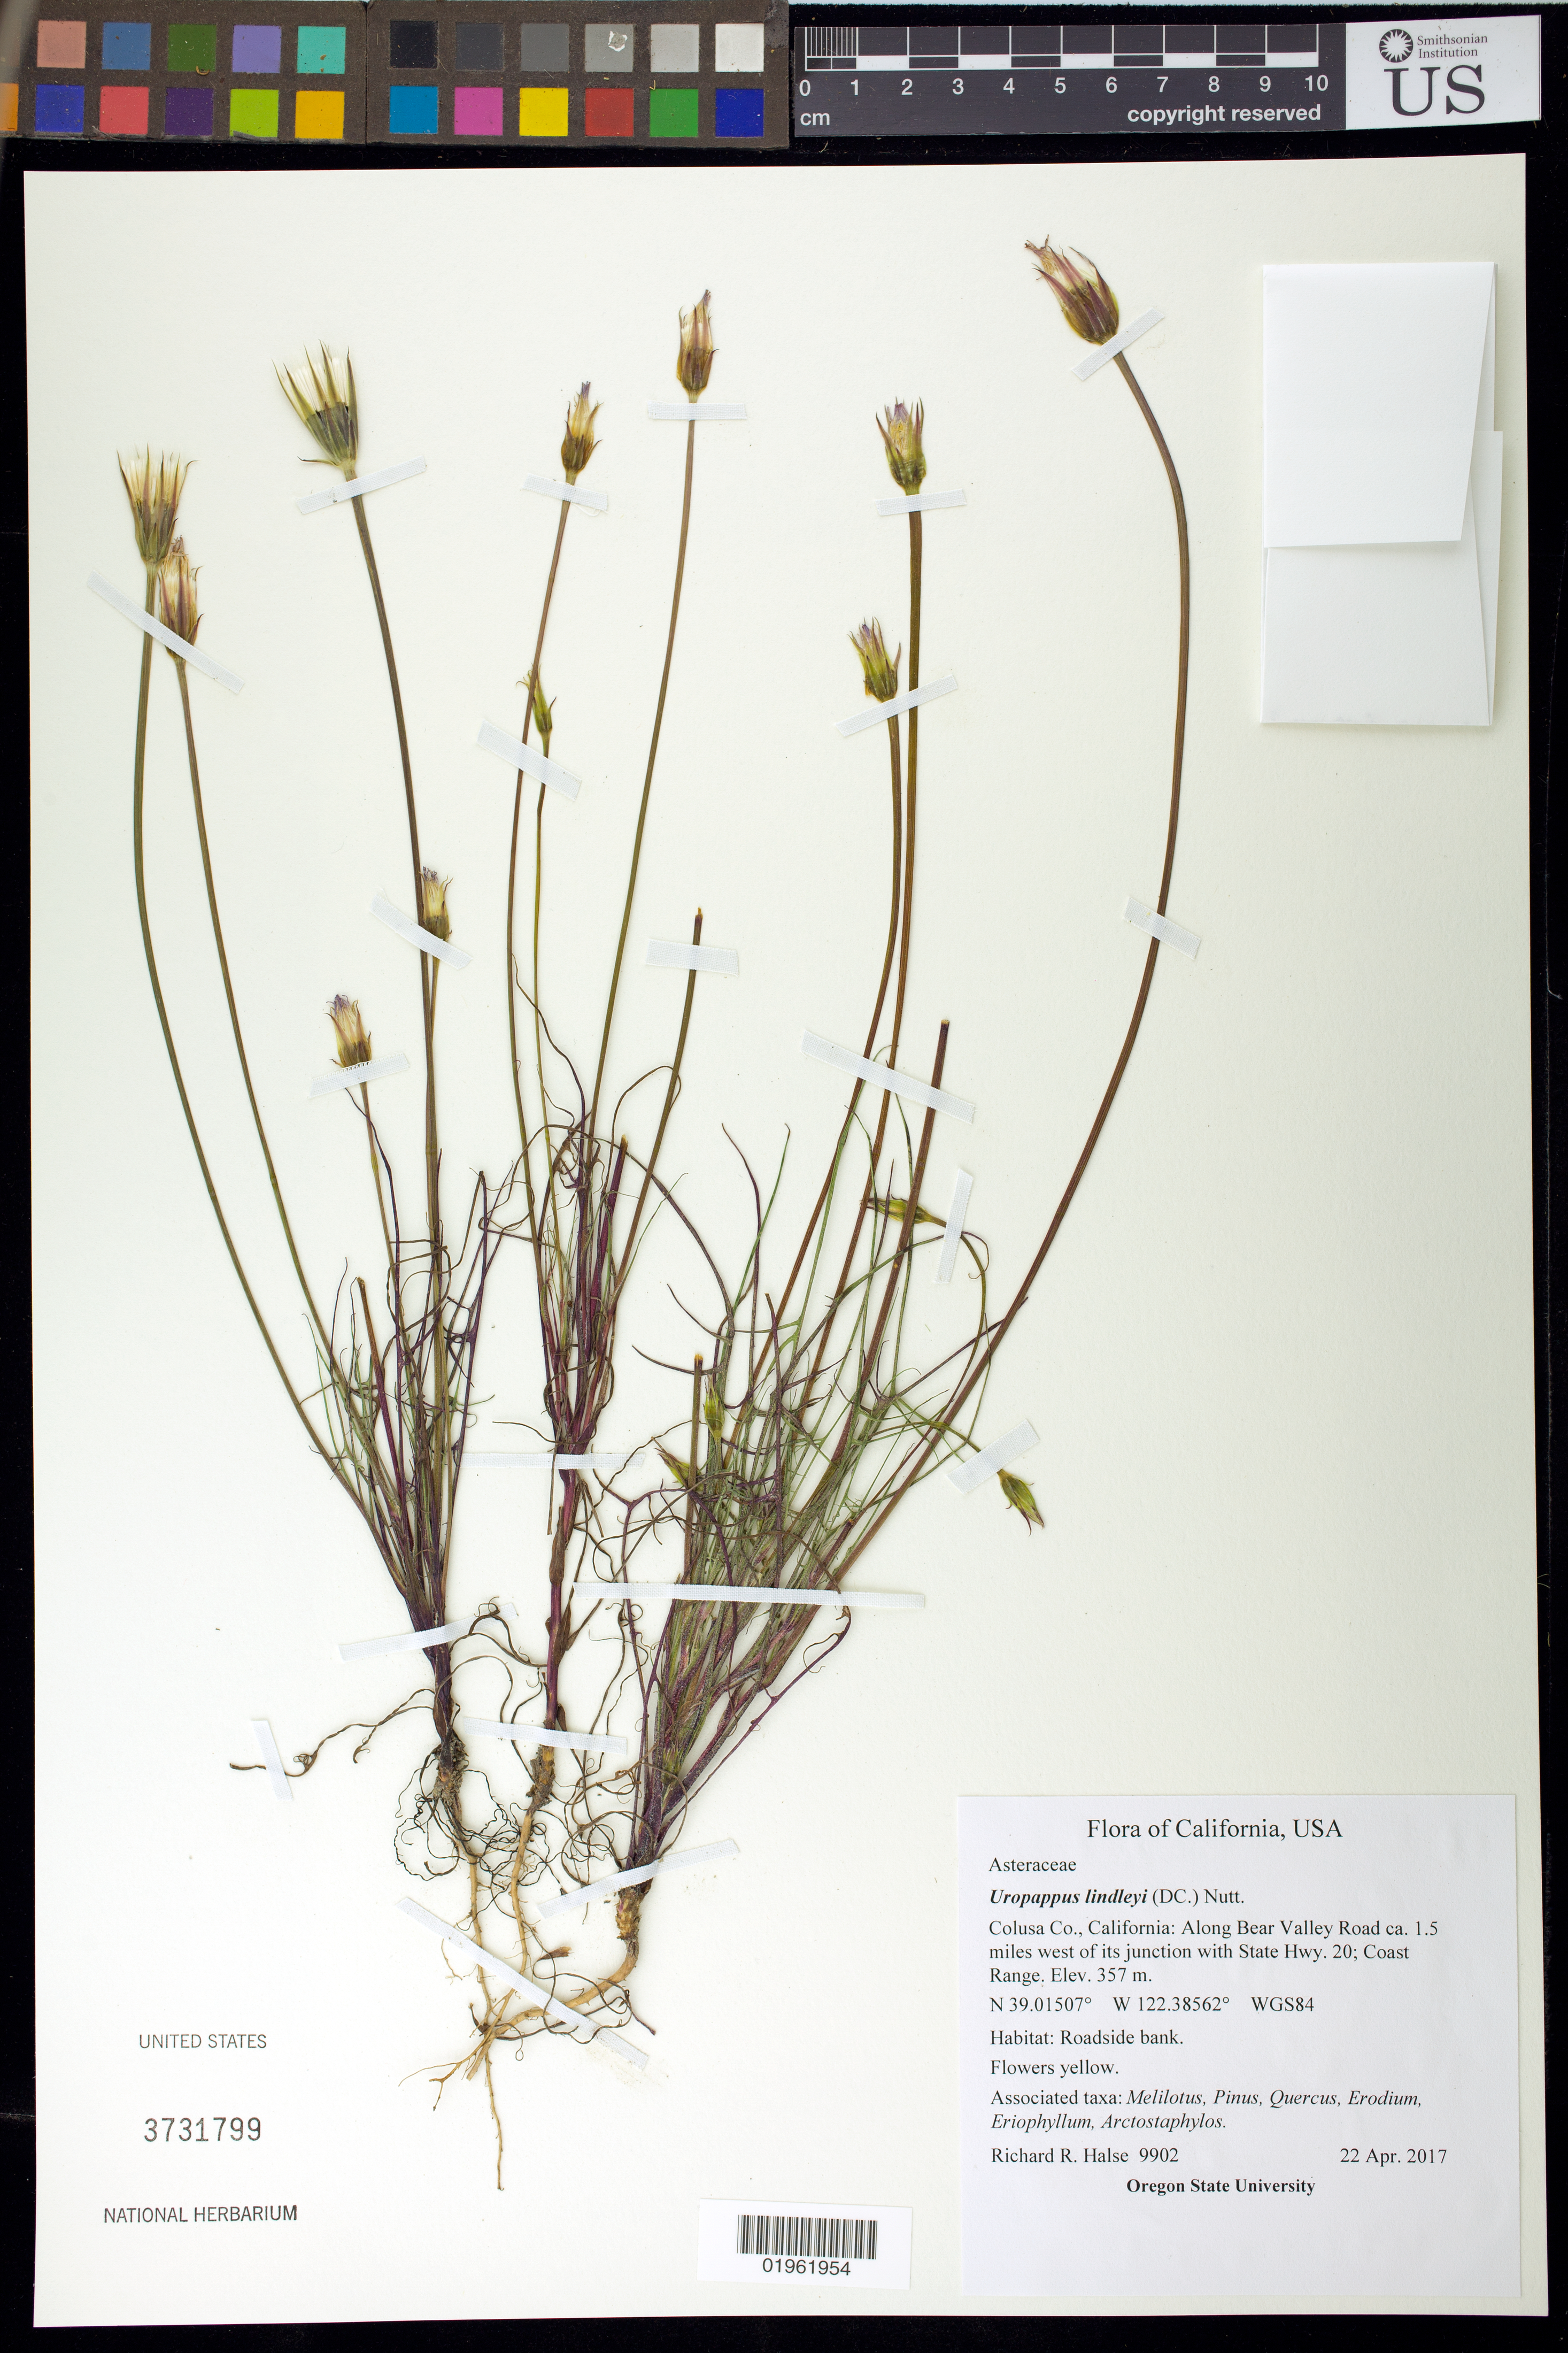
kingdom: Plantae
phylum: Tracheophyta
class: Magnoliopsida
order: Asterales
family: Asteraceae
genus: Uropappus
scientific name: Uropappus lindleyi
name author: (DC.) Nutt.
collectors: R. Halse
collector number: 9902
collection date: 2017-04-22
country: United States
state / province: California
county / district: Colusa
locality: Along Bear Valley Road ca. 1.5 miles west of its junction with State Hwy. 20.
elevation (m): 357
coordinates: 39.01507 N, 122.38562 W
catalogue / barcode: US 3731799